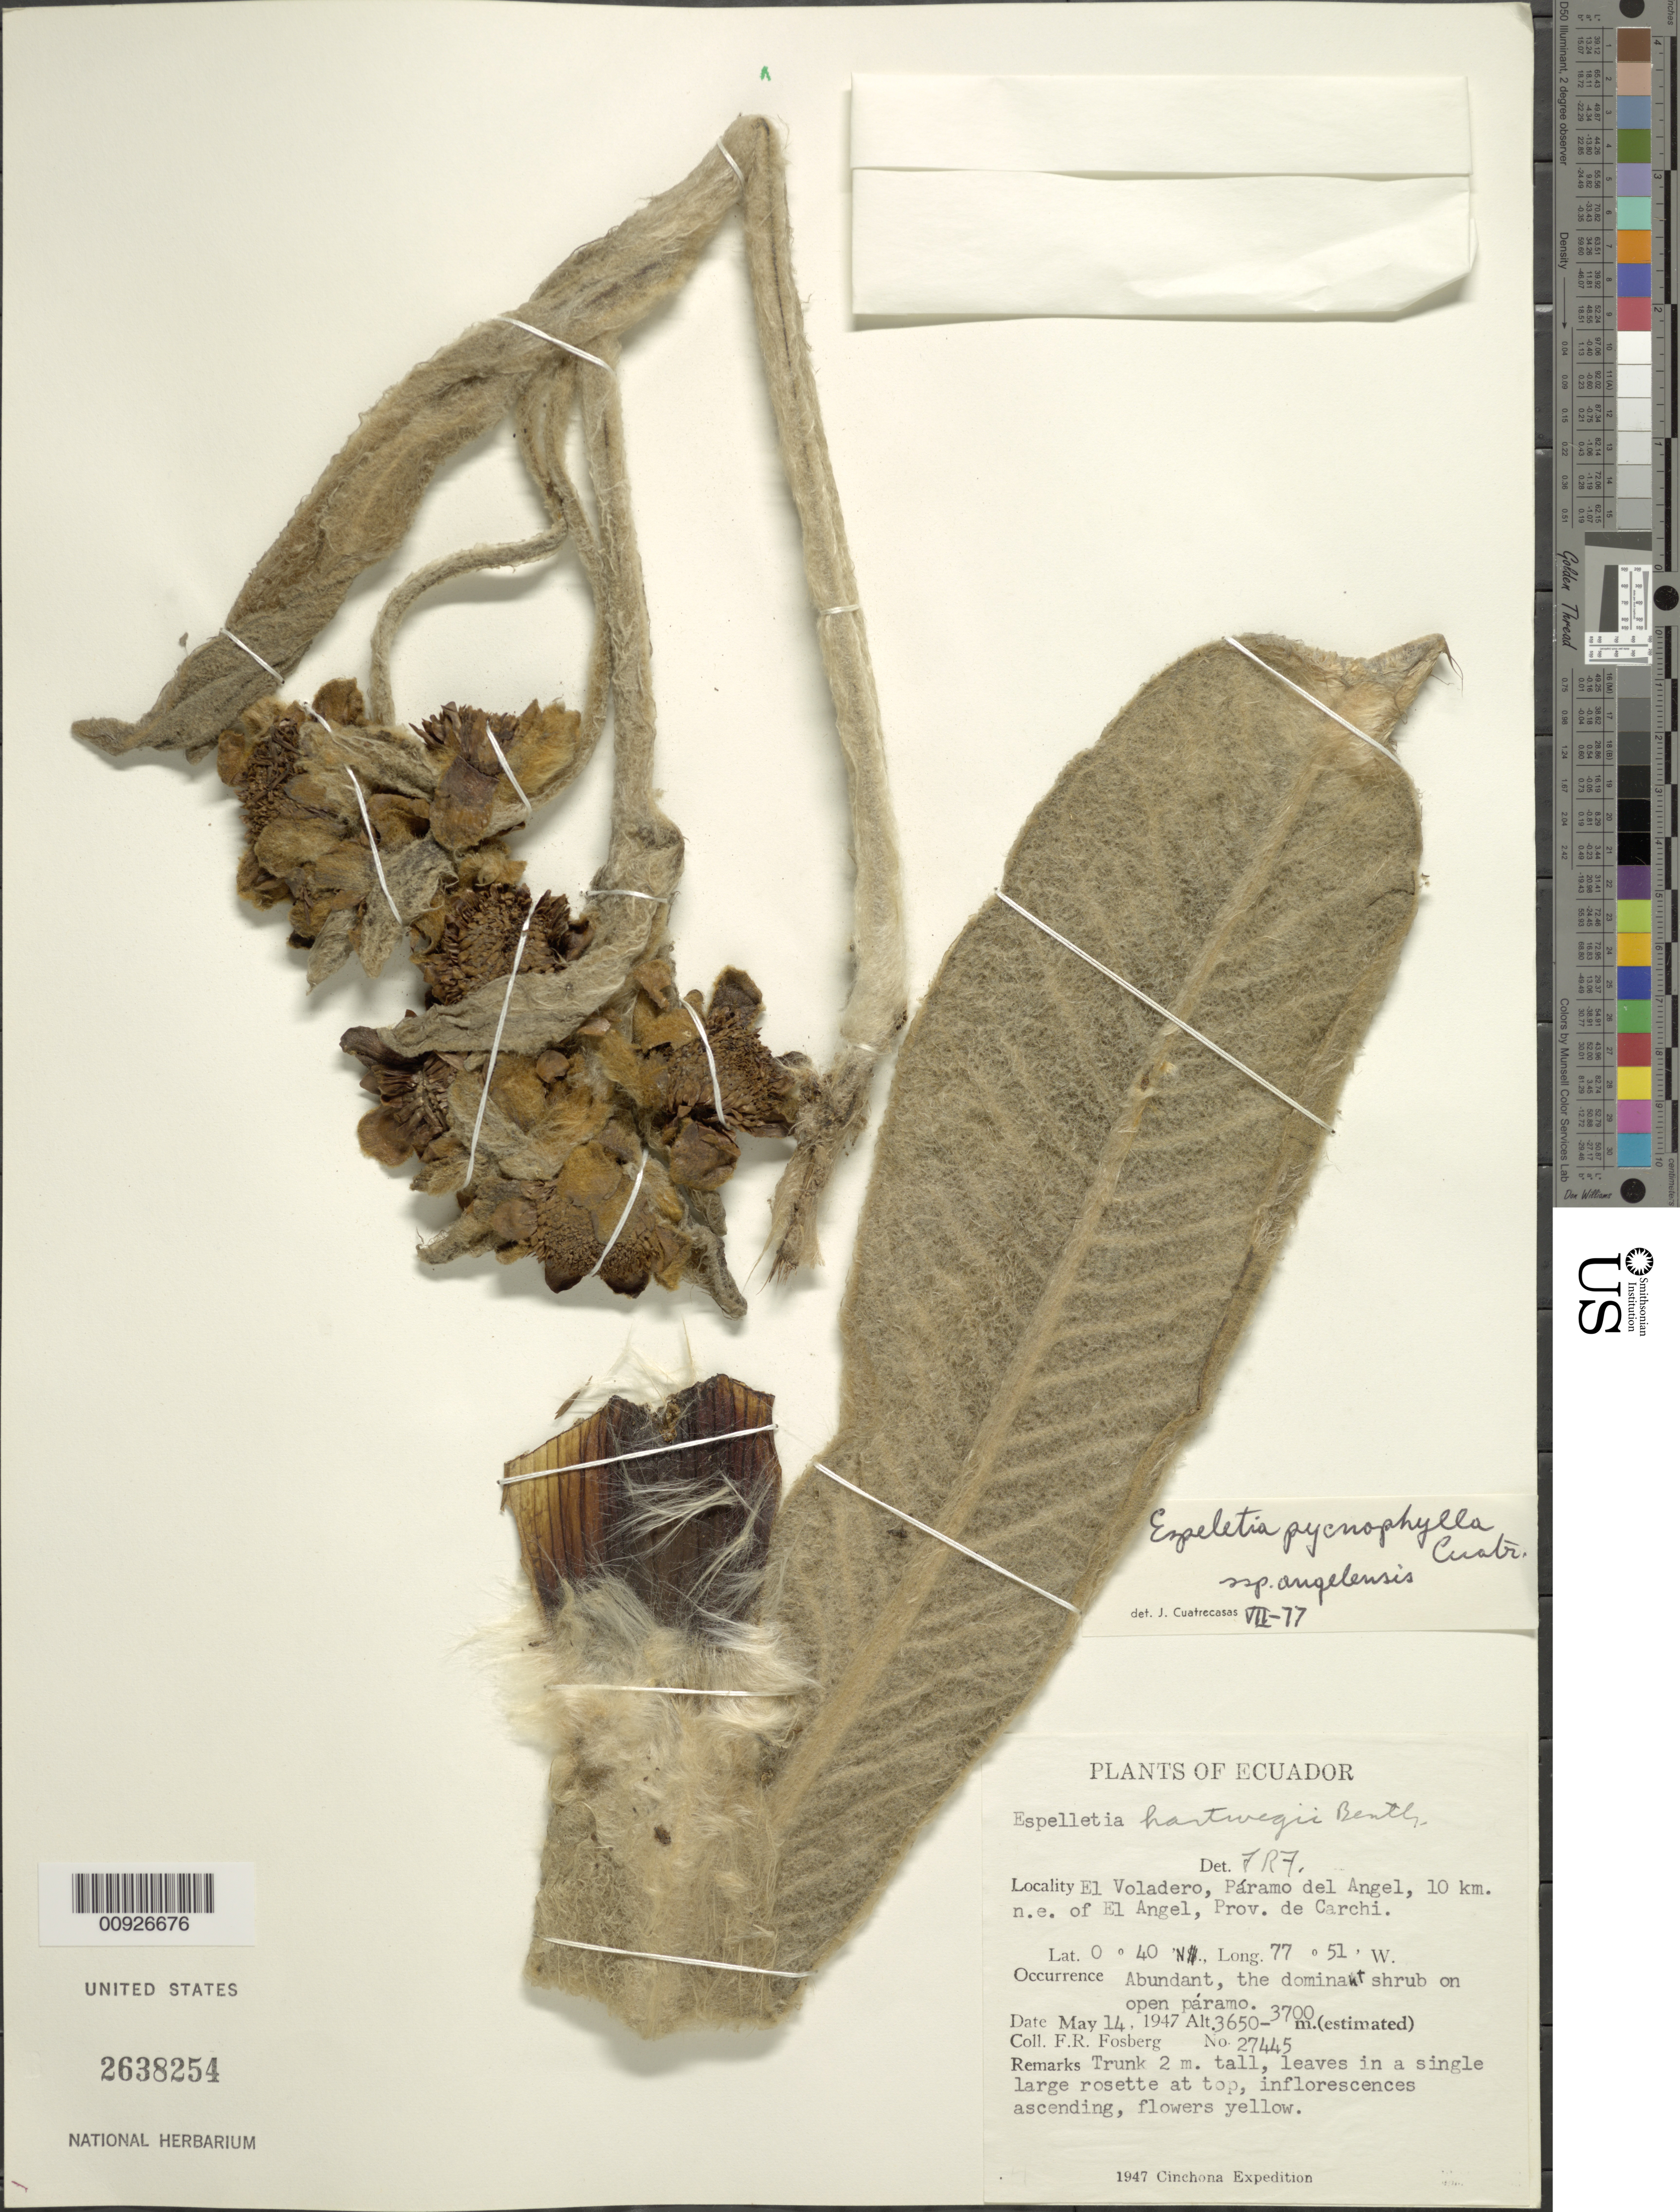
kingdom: Plantae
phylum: Tracheophyta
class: Magnoliopsida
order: Asterales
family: Asteraceae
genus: Espeletia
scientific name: Espeletia pycnophylla subsp. angelensis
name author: Cuatrec.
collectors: F. R. Fosberg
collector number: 27445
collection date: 1947-05-14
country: Ecuador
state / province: Carchi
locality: Páramo del Ángel. El Voladero, 10 km NE of El Ángel.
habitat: Abundant, the dominant shrub at open páramo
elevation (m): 3650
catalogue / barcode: US 2638254